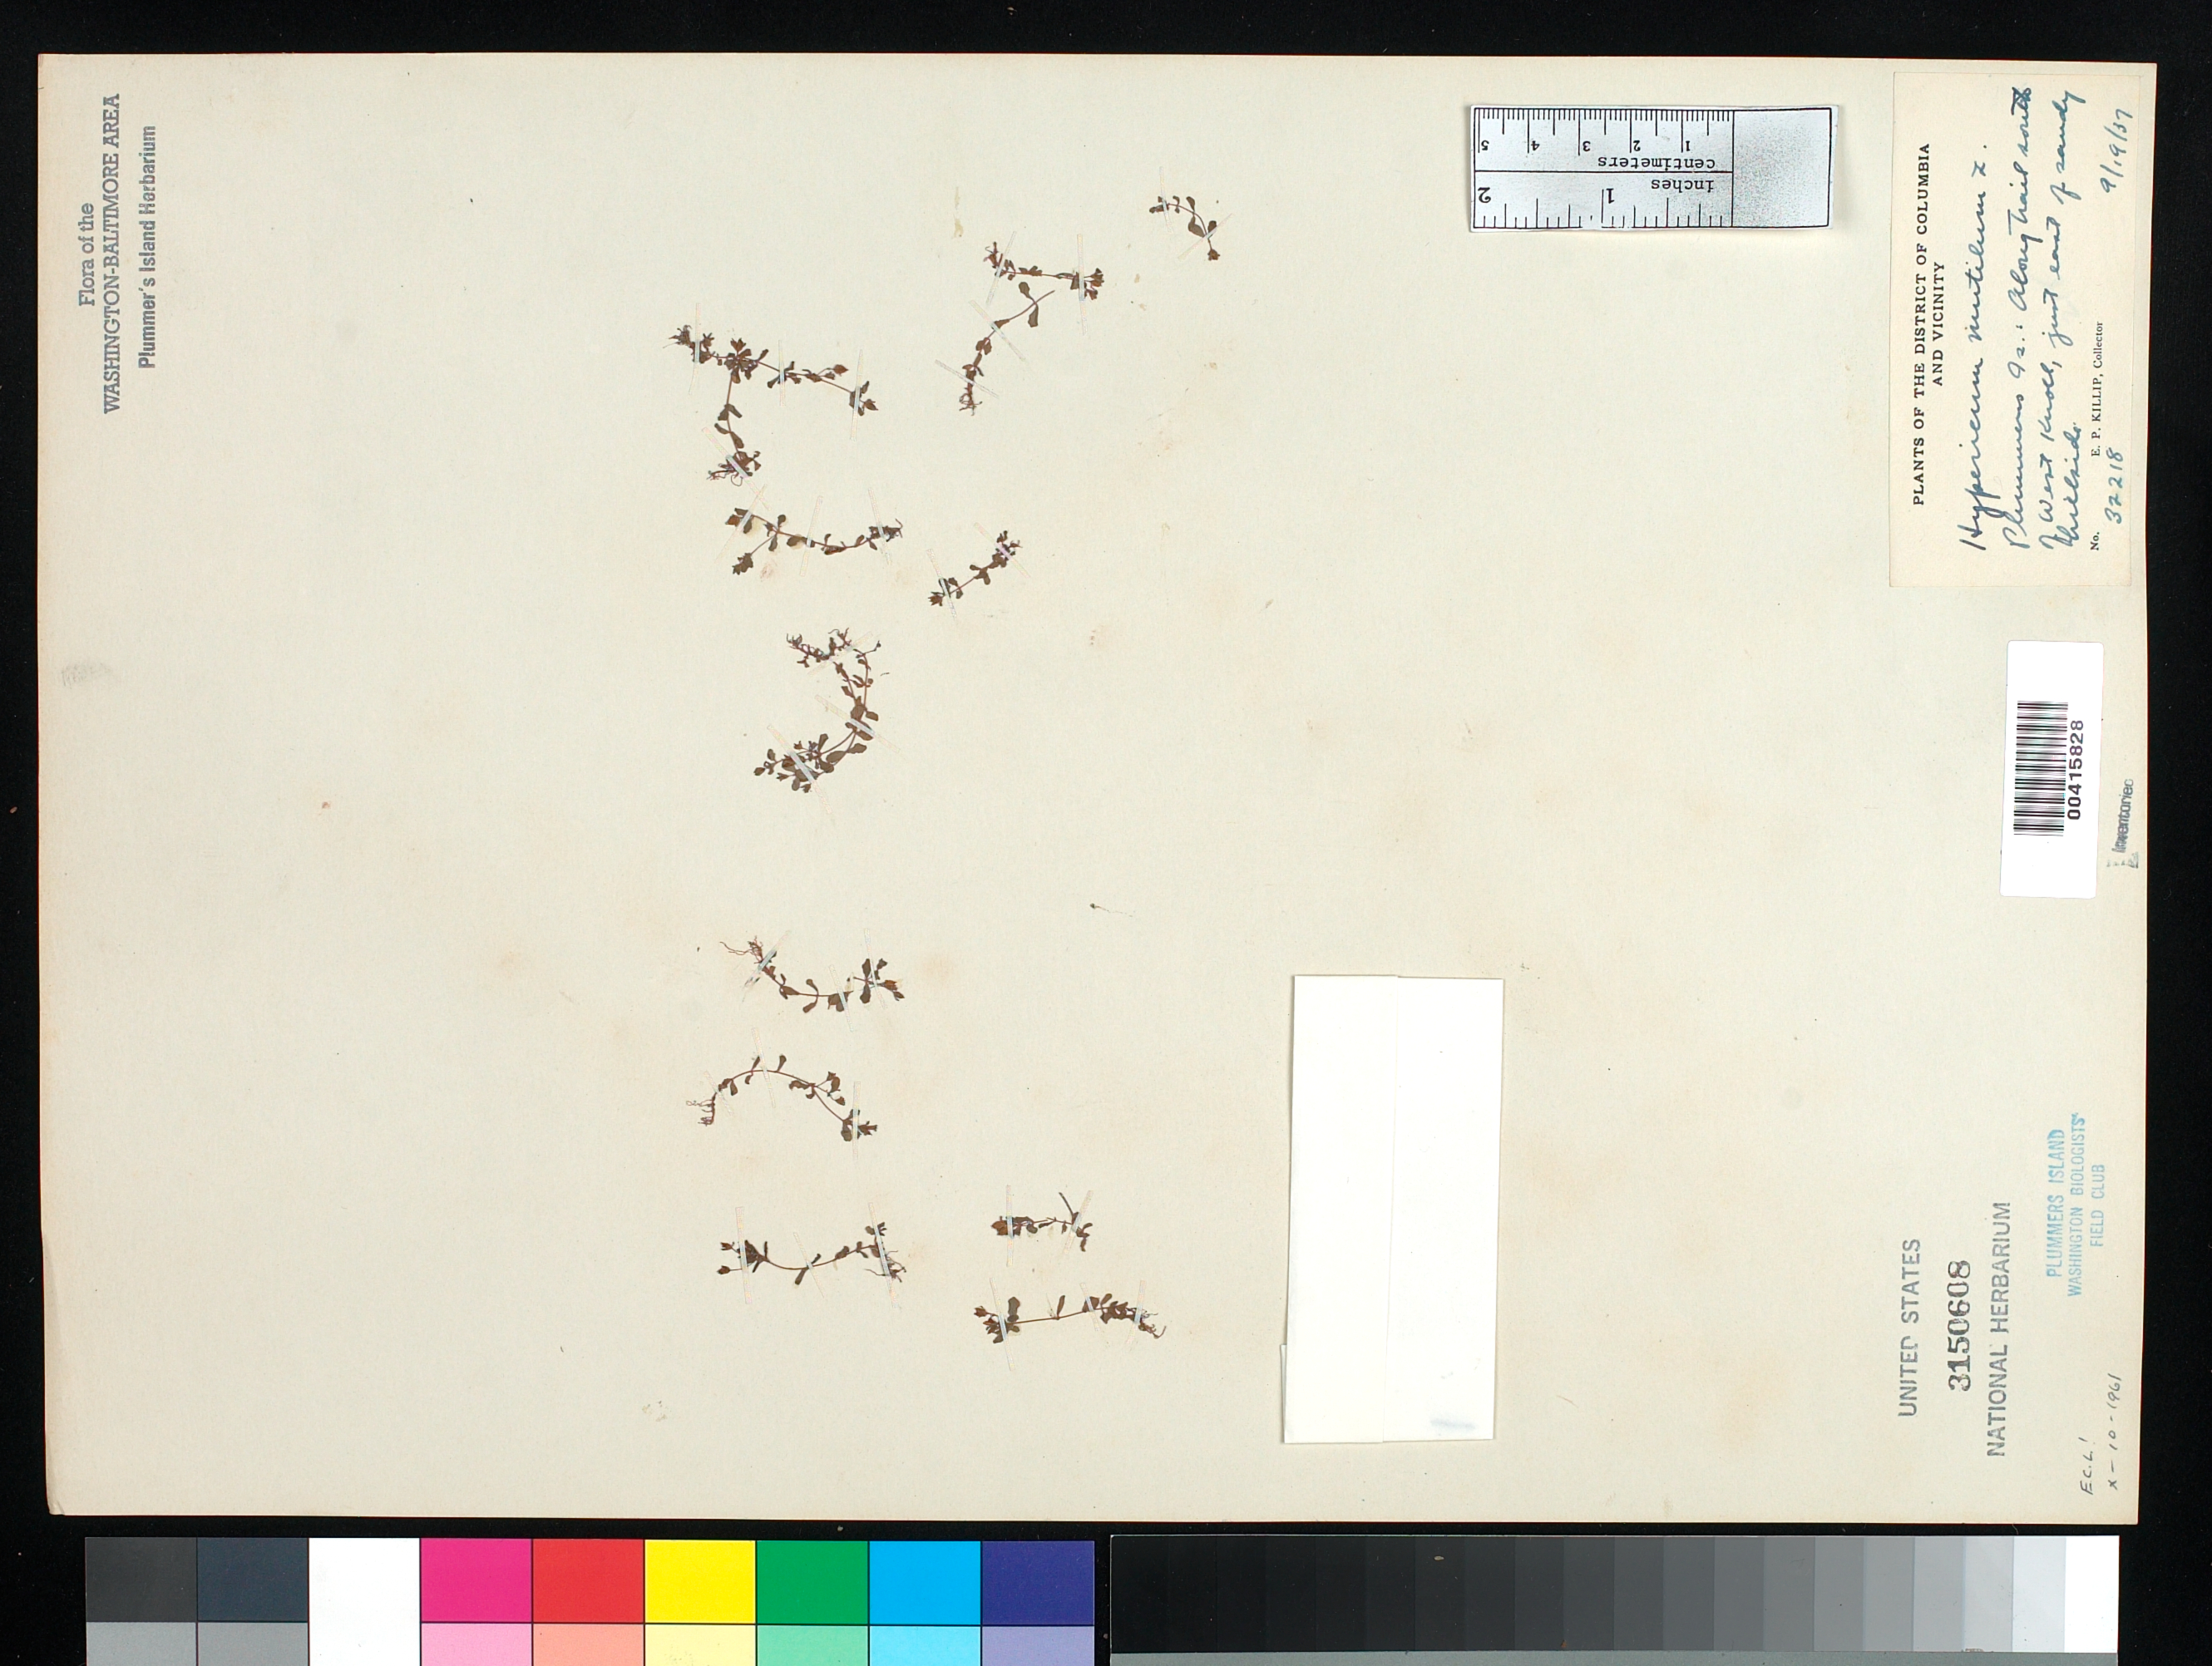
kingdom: Plantae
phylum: Tracheophyta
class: Magnoliopsida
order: Malpighiales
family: Hypericaceae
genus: Hypericum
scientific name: Hypericum mutilum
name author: L.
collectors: E. P. Killip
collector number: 32218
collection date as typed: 19 Sep 1937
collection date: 1937-09-19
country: United States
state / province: Maryland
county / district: Montgomery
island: Plummers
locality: Plummer's Island; along trail south of west knoll, just east of sandy hillside C. & O. Canal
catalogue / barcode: US 3150608